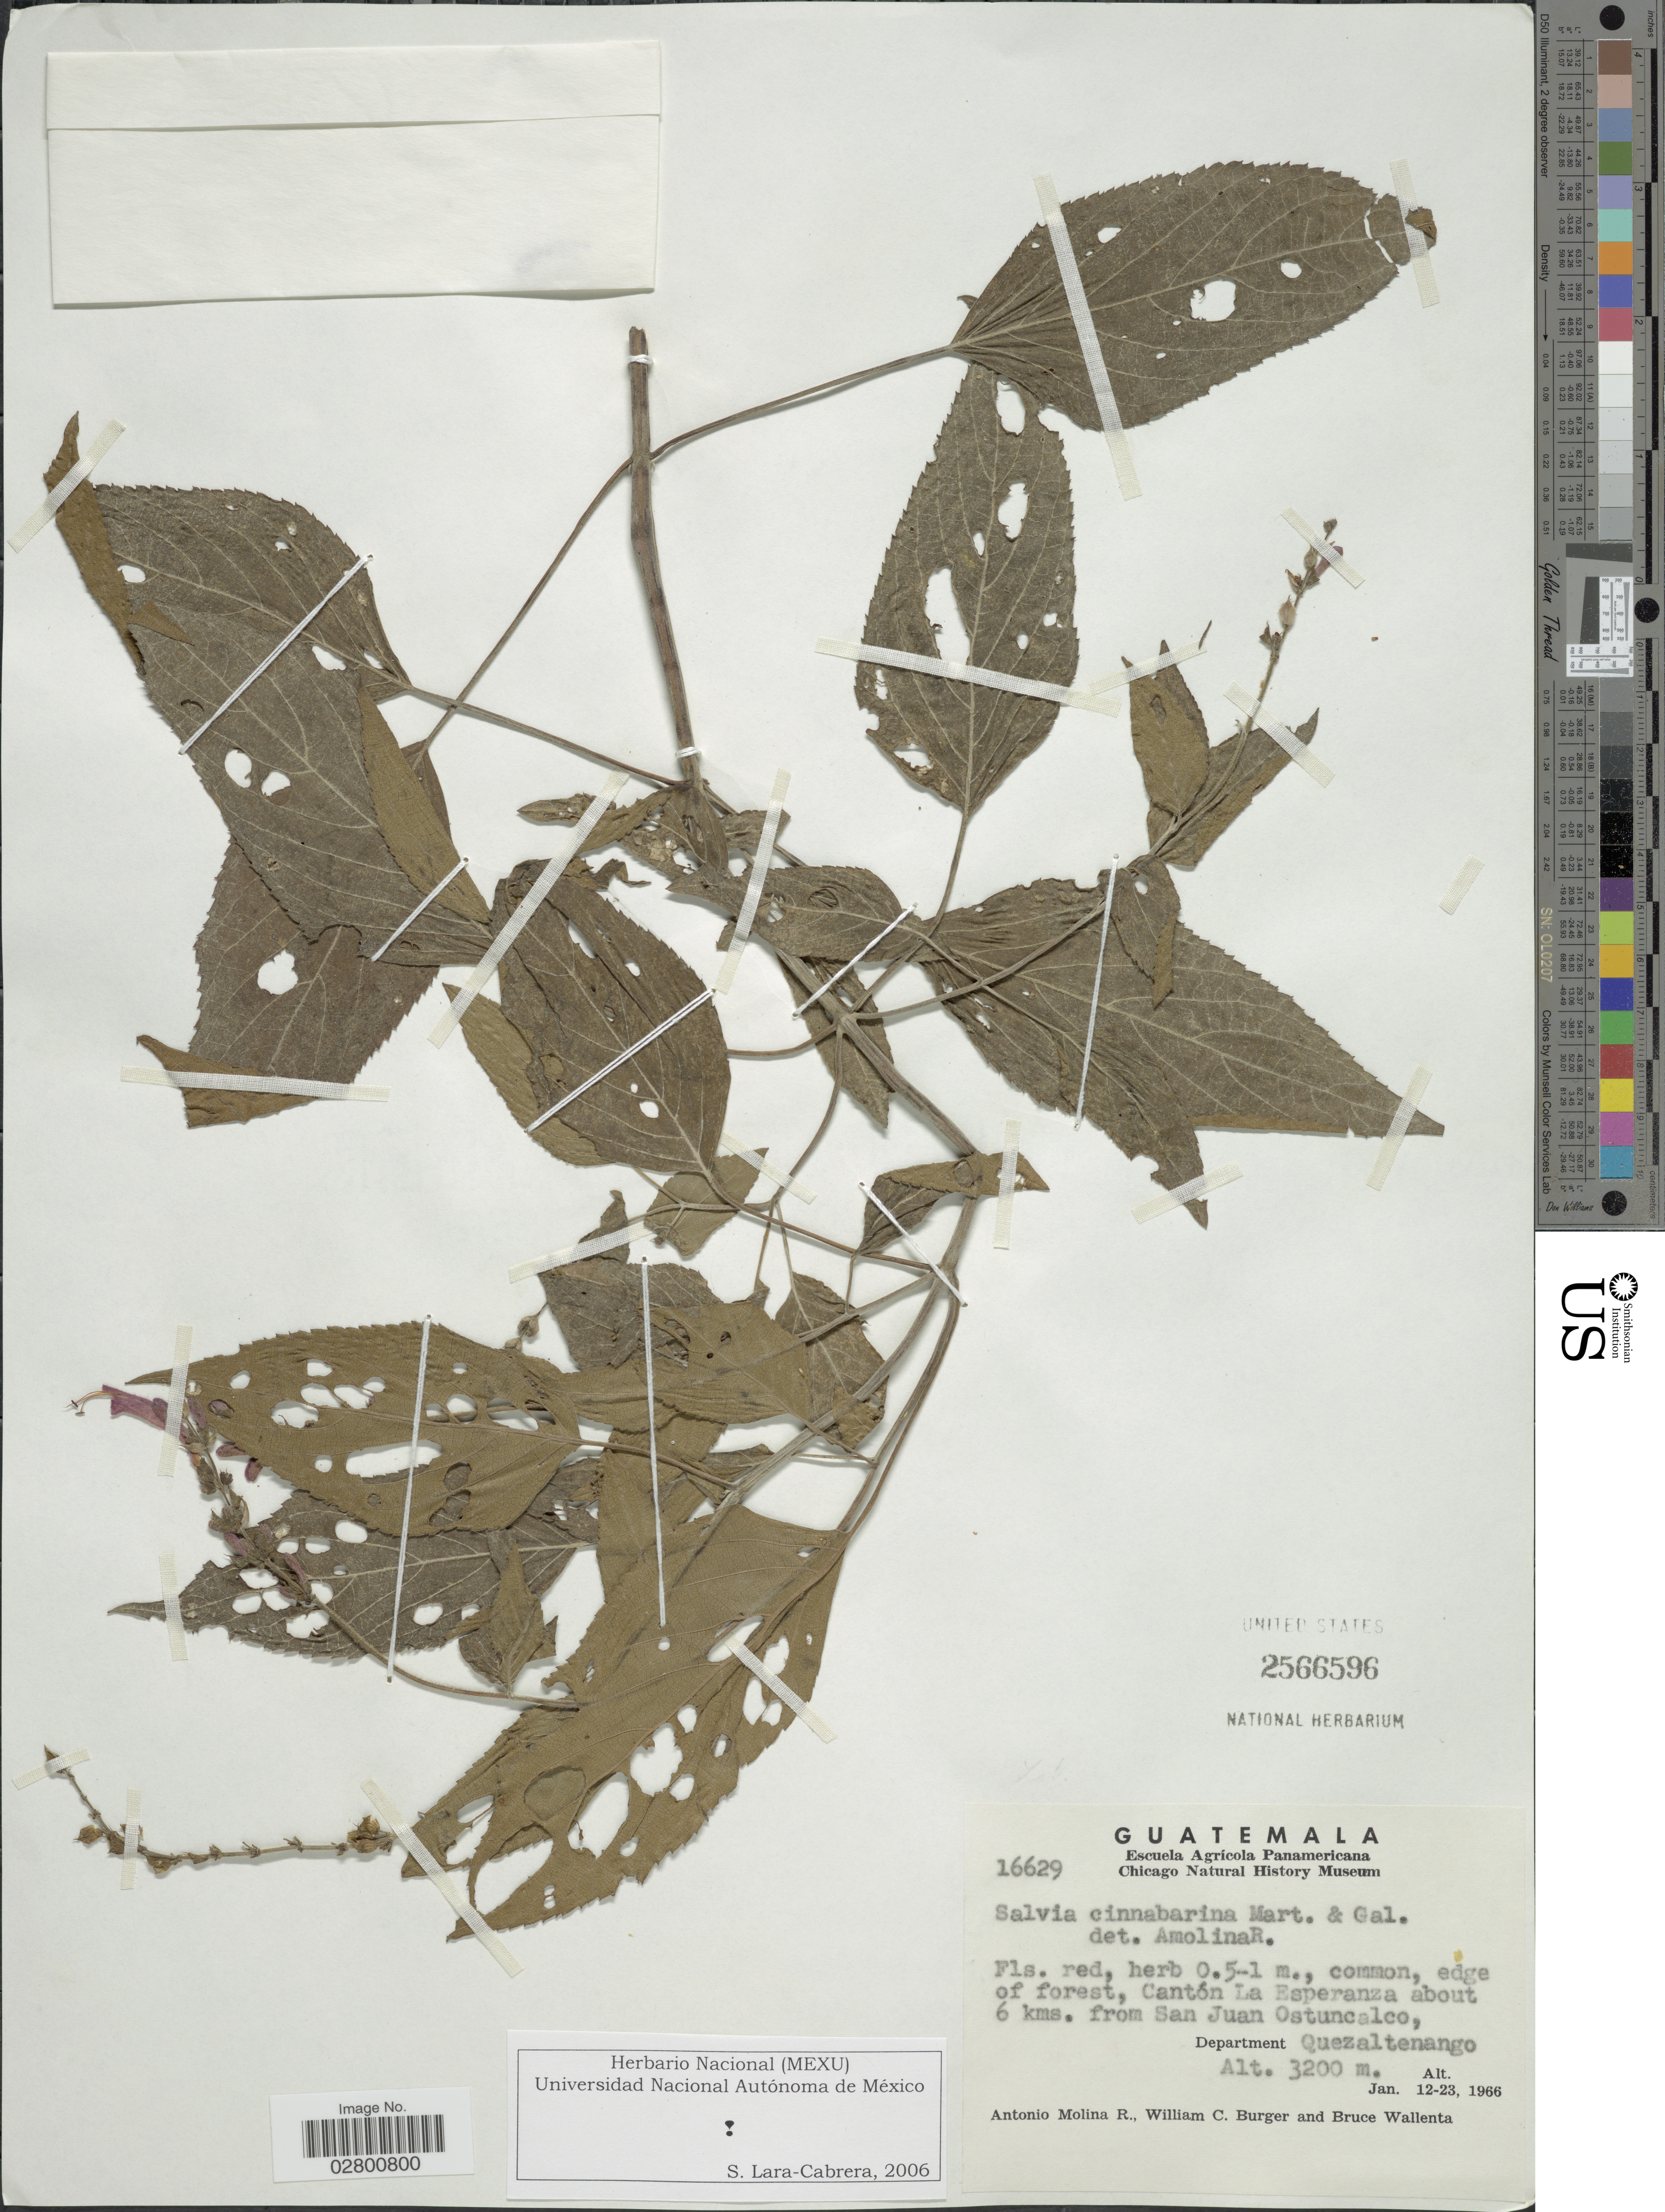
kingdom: Plantae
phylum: Tracheophyta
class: Magnoliopsida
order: Lamiales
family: Lamiaceae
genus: Salvia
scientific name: Salvia cinnabarina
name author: M. Martens & Galeotti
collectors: A. Molina R., W. Burger & B. Wallenta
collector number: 16629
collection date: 1966-01-12/1966-01-23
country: Guatemala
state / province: Quetzaltenango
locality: Cantón La Esperanza about 6 kms. from San Juan Ostuncalco, Department Quezaltenango.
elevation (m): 3200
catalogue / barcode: US 2566596